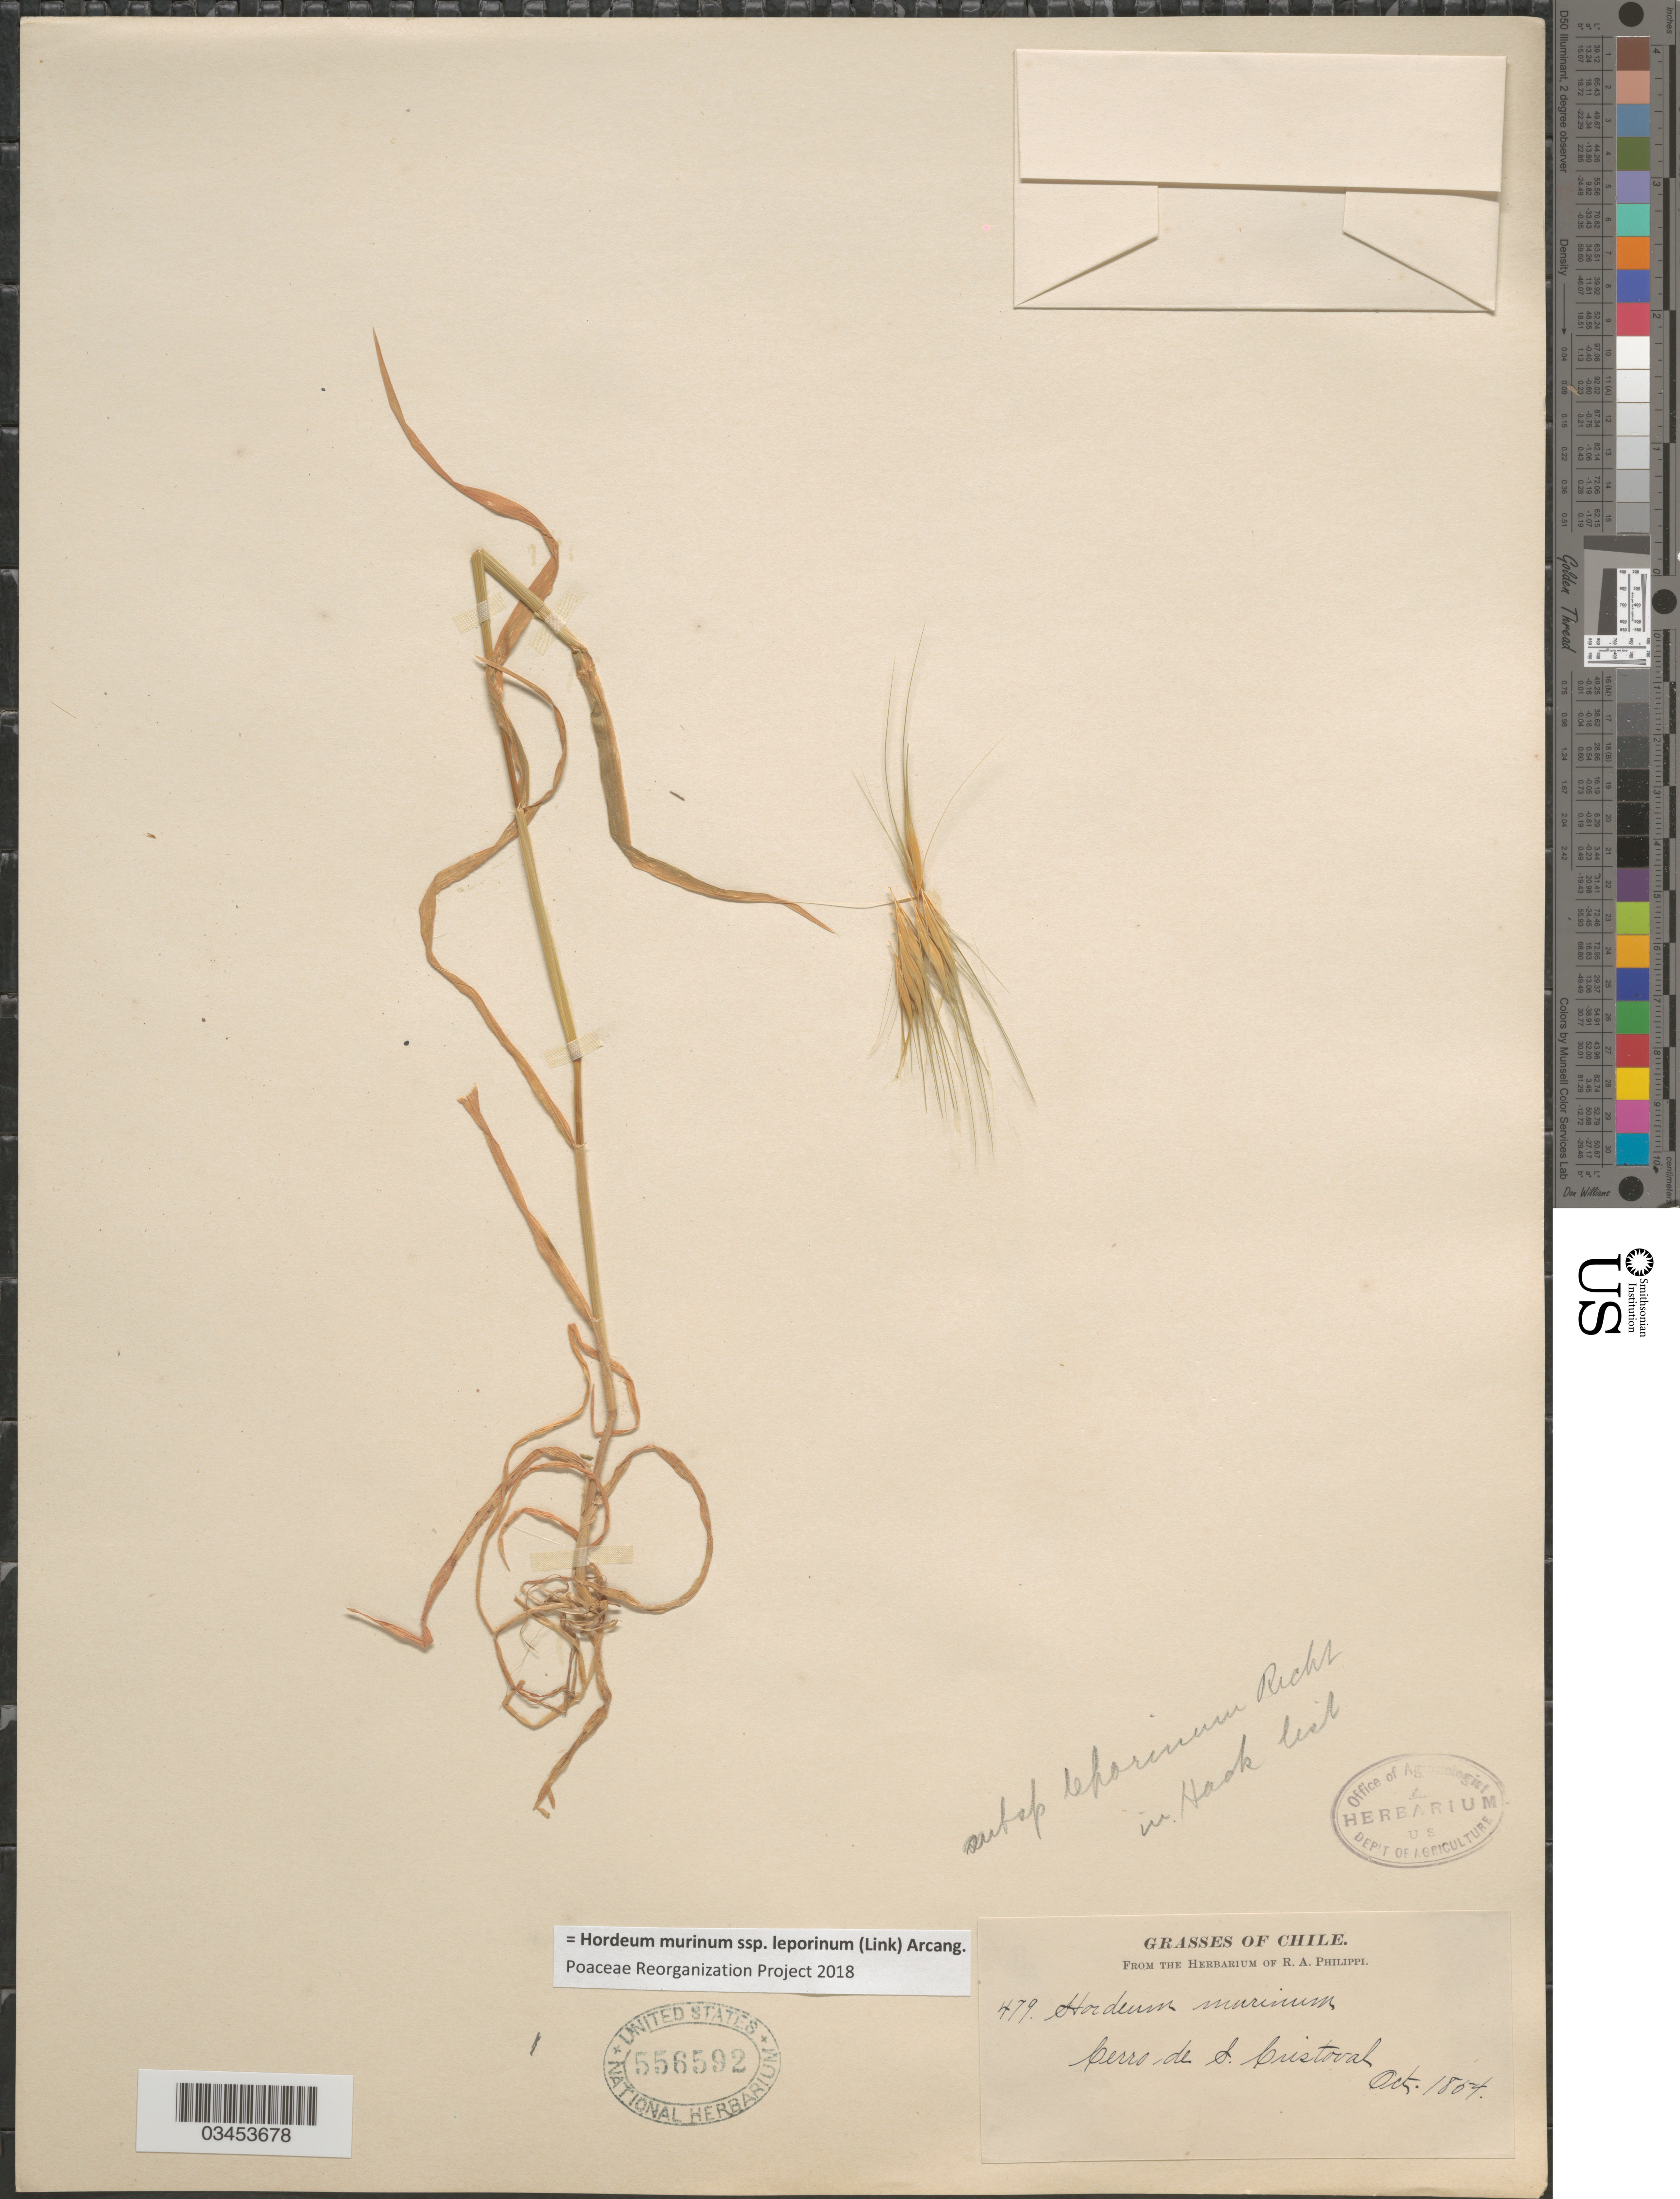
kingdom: Plantae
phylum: Tracheophyta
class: Liliopsida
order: Poales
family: Poaceae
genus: Hordeum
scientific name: Hordeum murinum subsp. leporinum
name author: (Link) Arcang.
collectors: ex. herb. R.A. Philippi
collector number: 479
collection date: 1854-10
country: Chile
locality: Cerro de S. Cristoval.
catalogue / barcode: US 556592